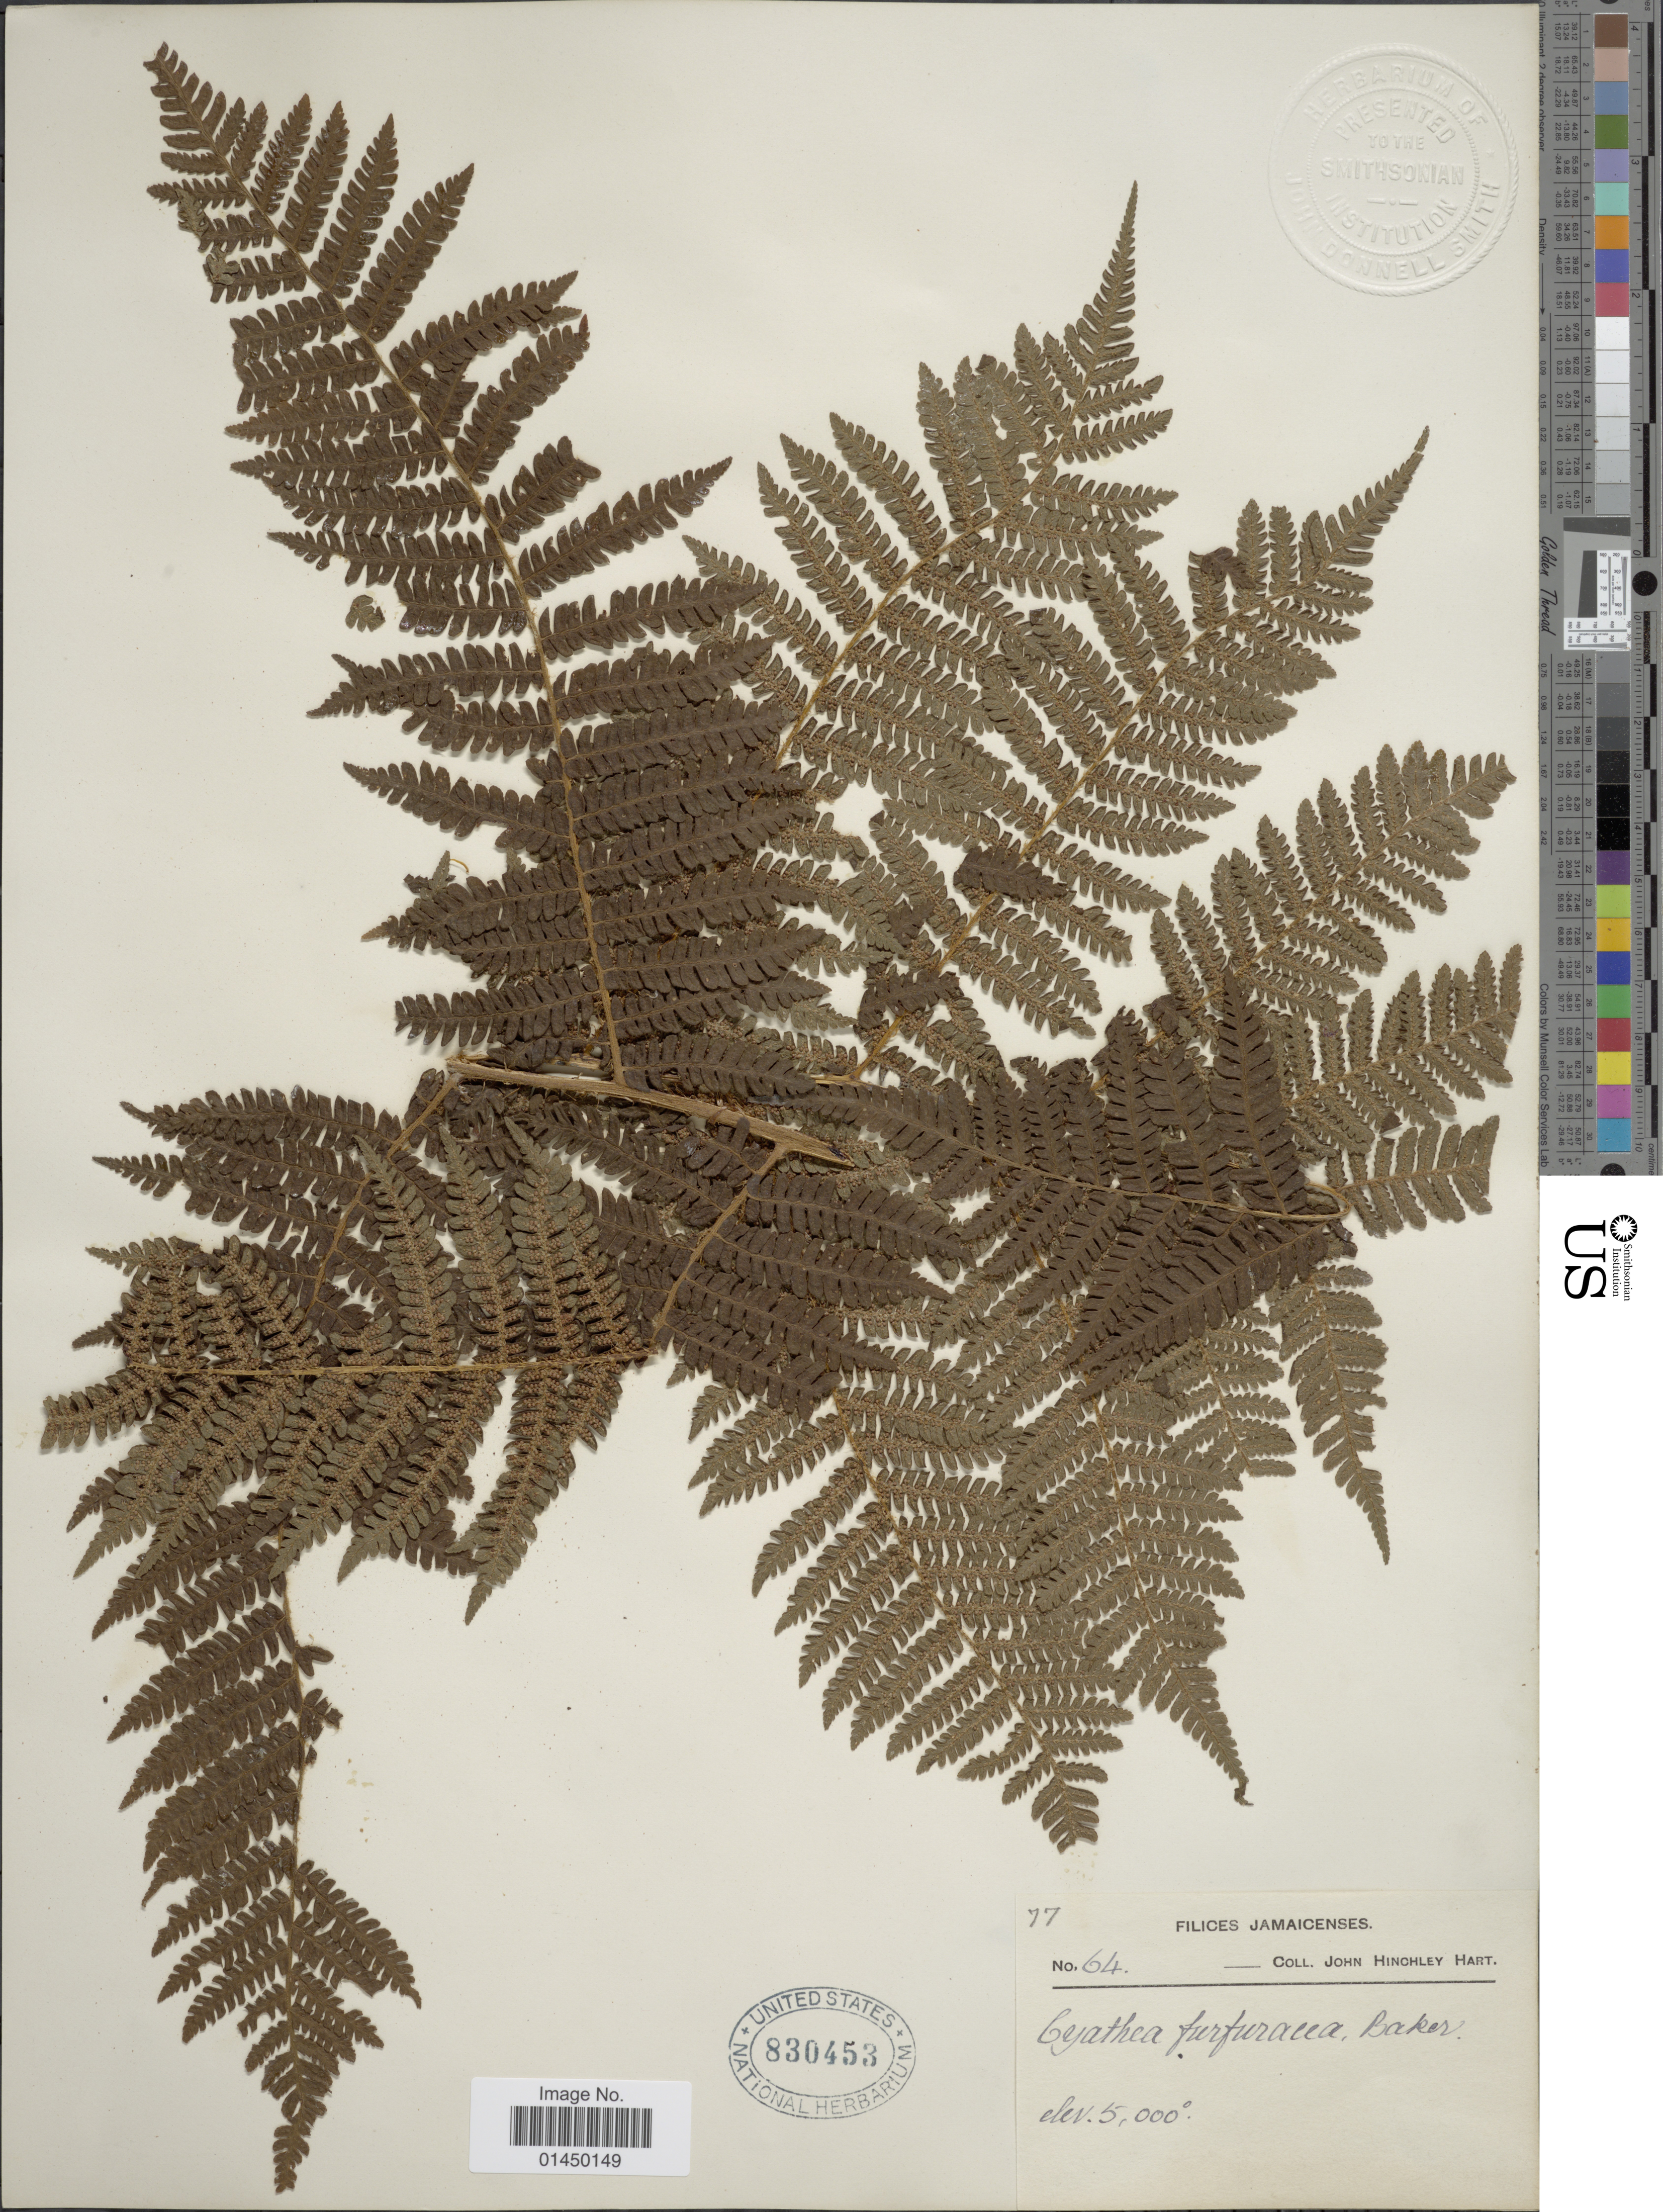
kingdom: Plantae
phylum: Tracheophyta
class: Polypodiopsida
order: Cyatheales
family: Cyatheaceae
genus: Cyathea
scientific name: Cyathea furfuracea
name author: Christ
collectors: J. H. Hart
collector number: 64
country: Jamaica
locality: Jamaicenses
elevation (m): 1524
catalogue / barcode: US 830453